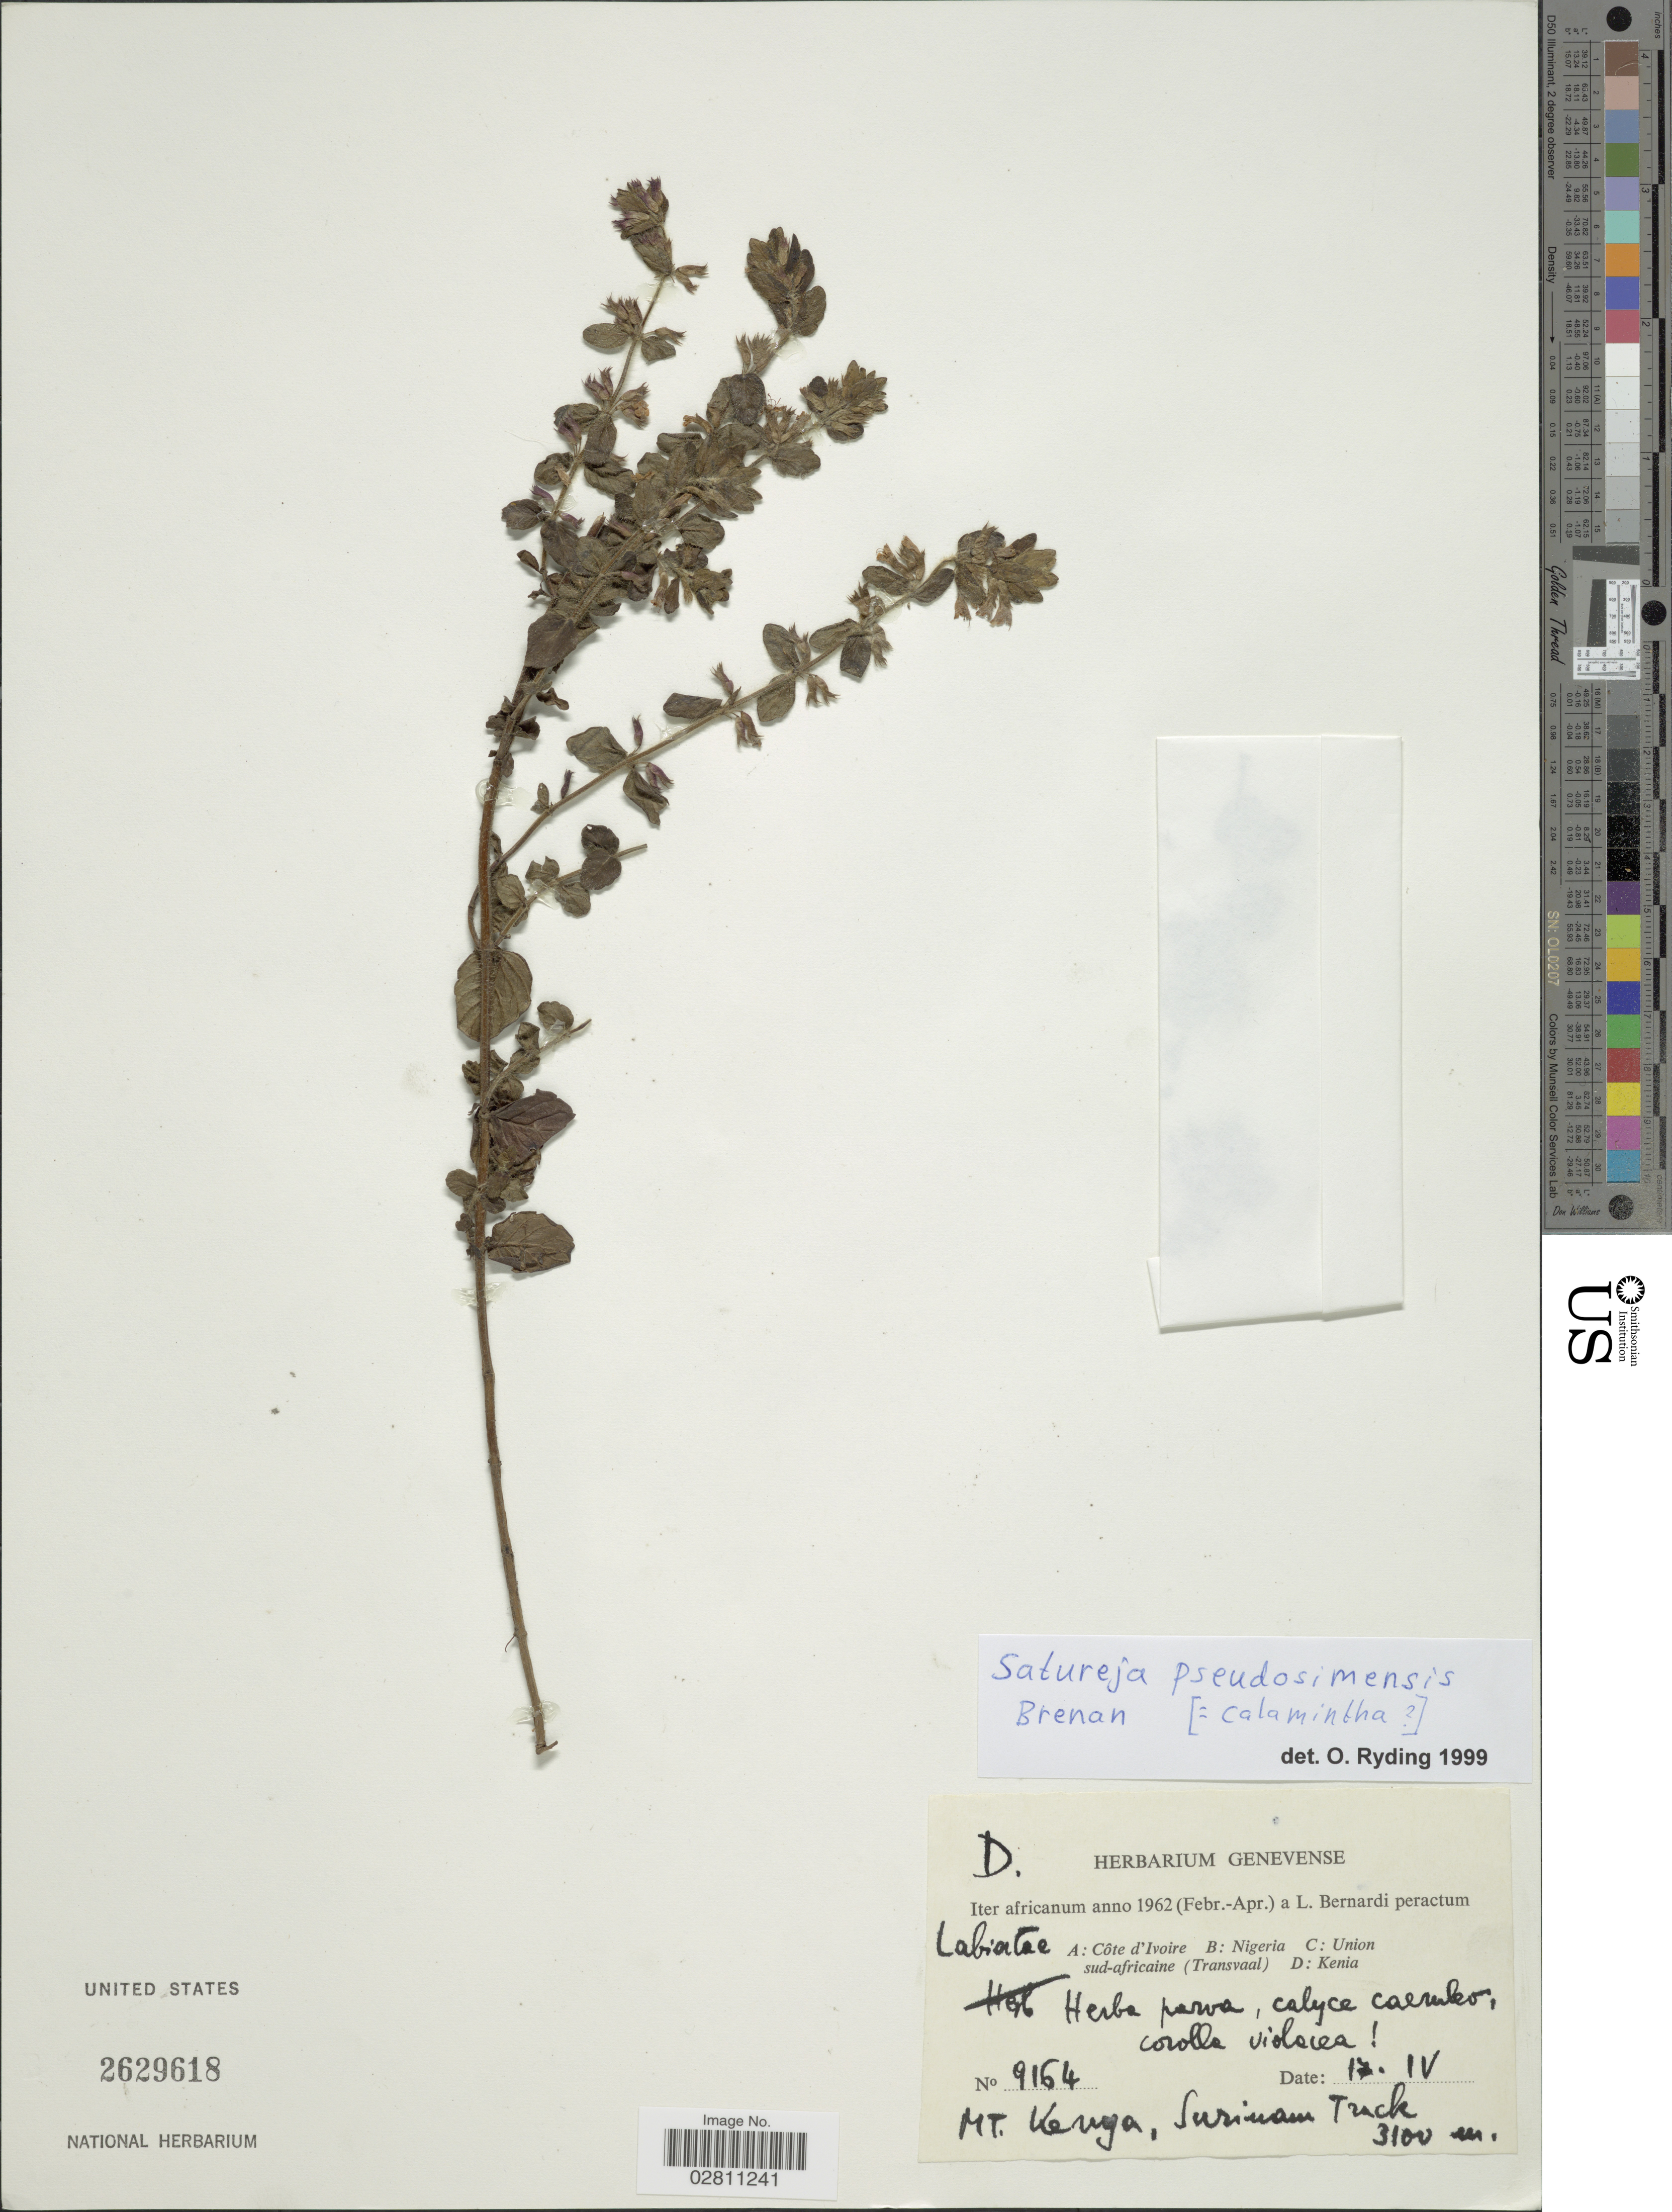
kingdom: Plantae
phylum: Tracheophyta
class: Magnoliopsida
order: Lamiales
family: Lamiaceae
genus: Clinopodium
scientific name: Clinopodium uhligii var. obtusifolium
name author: (Avetta) Ryding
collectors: L. Bernardi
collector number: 9164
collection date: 1962-04-17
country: Kenya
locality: Mt. Kenya, Surinam Track.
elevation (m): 3100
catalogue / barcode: US 2629618